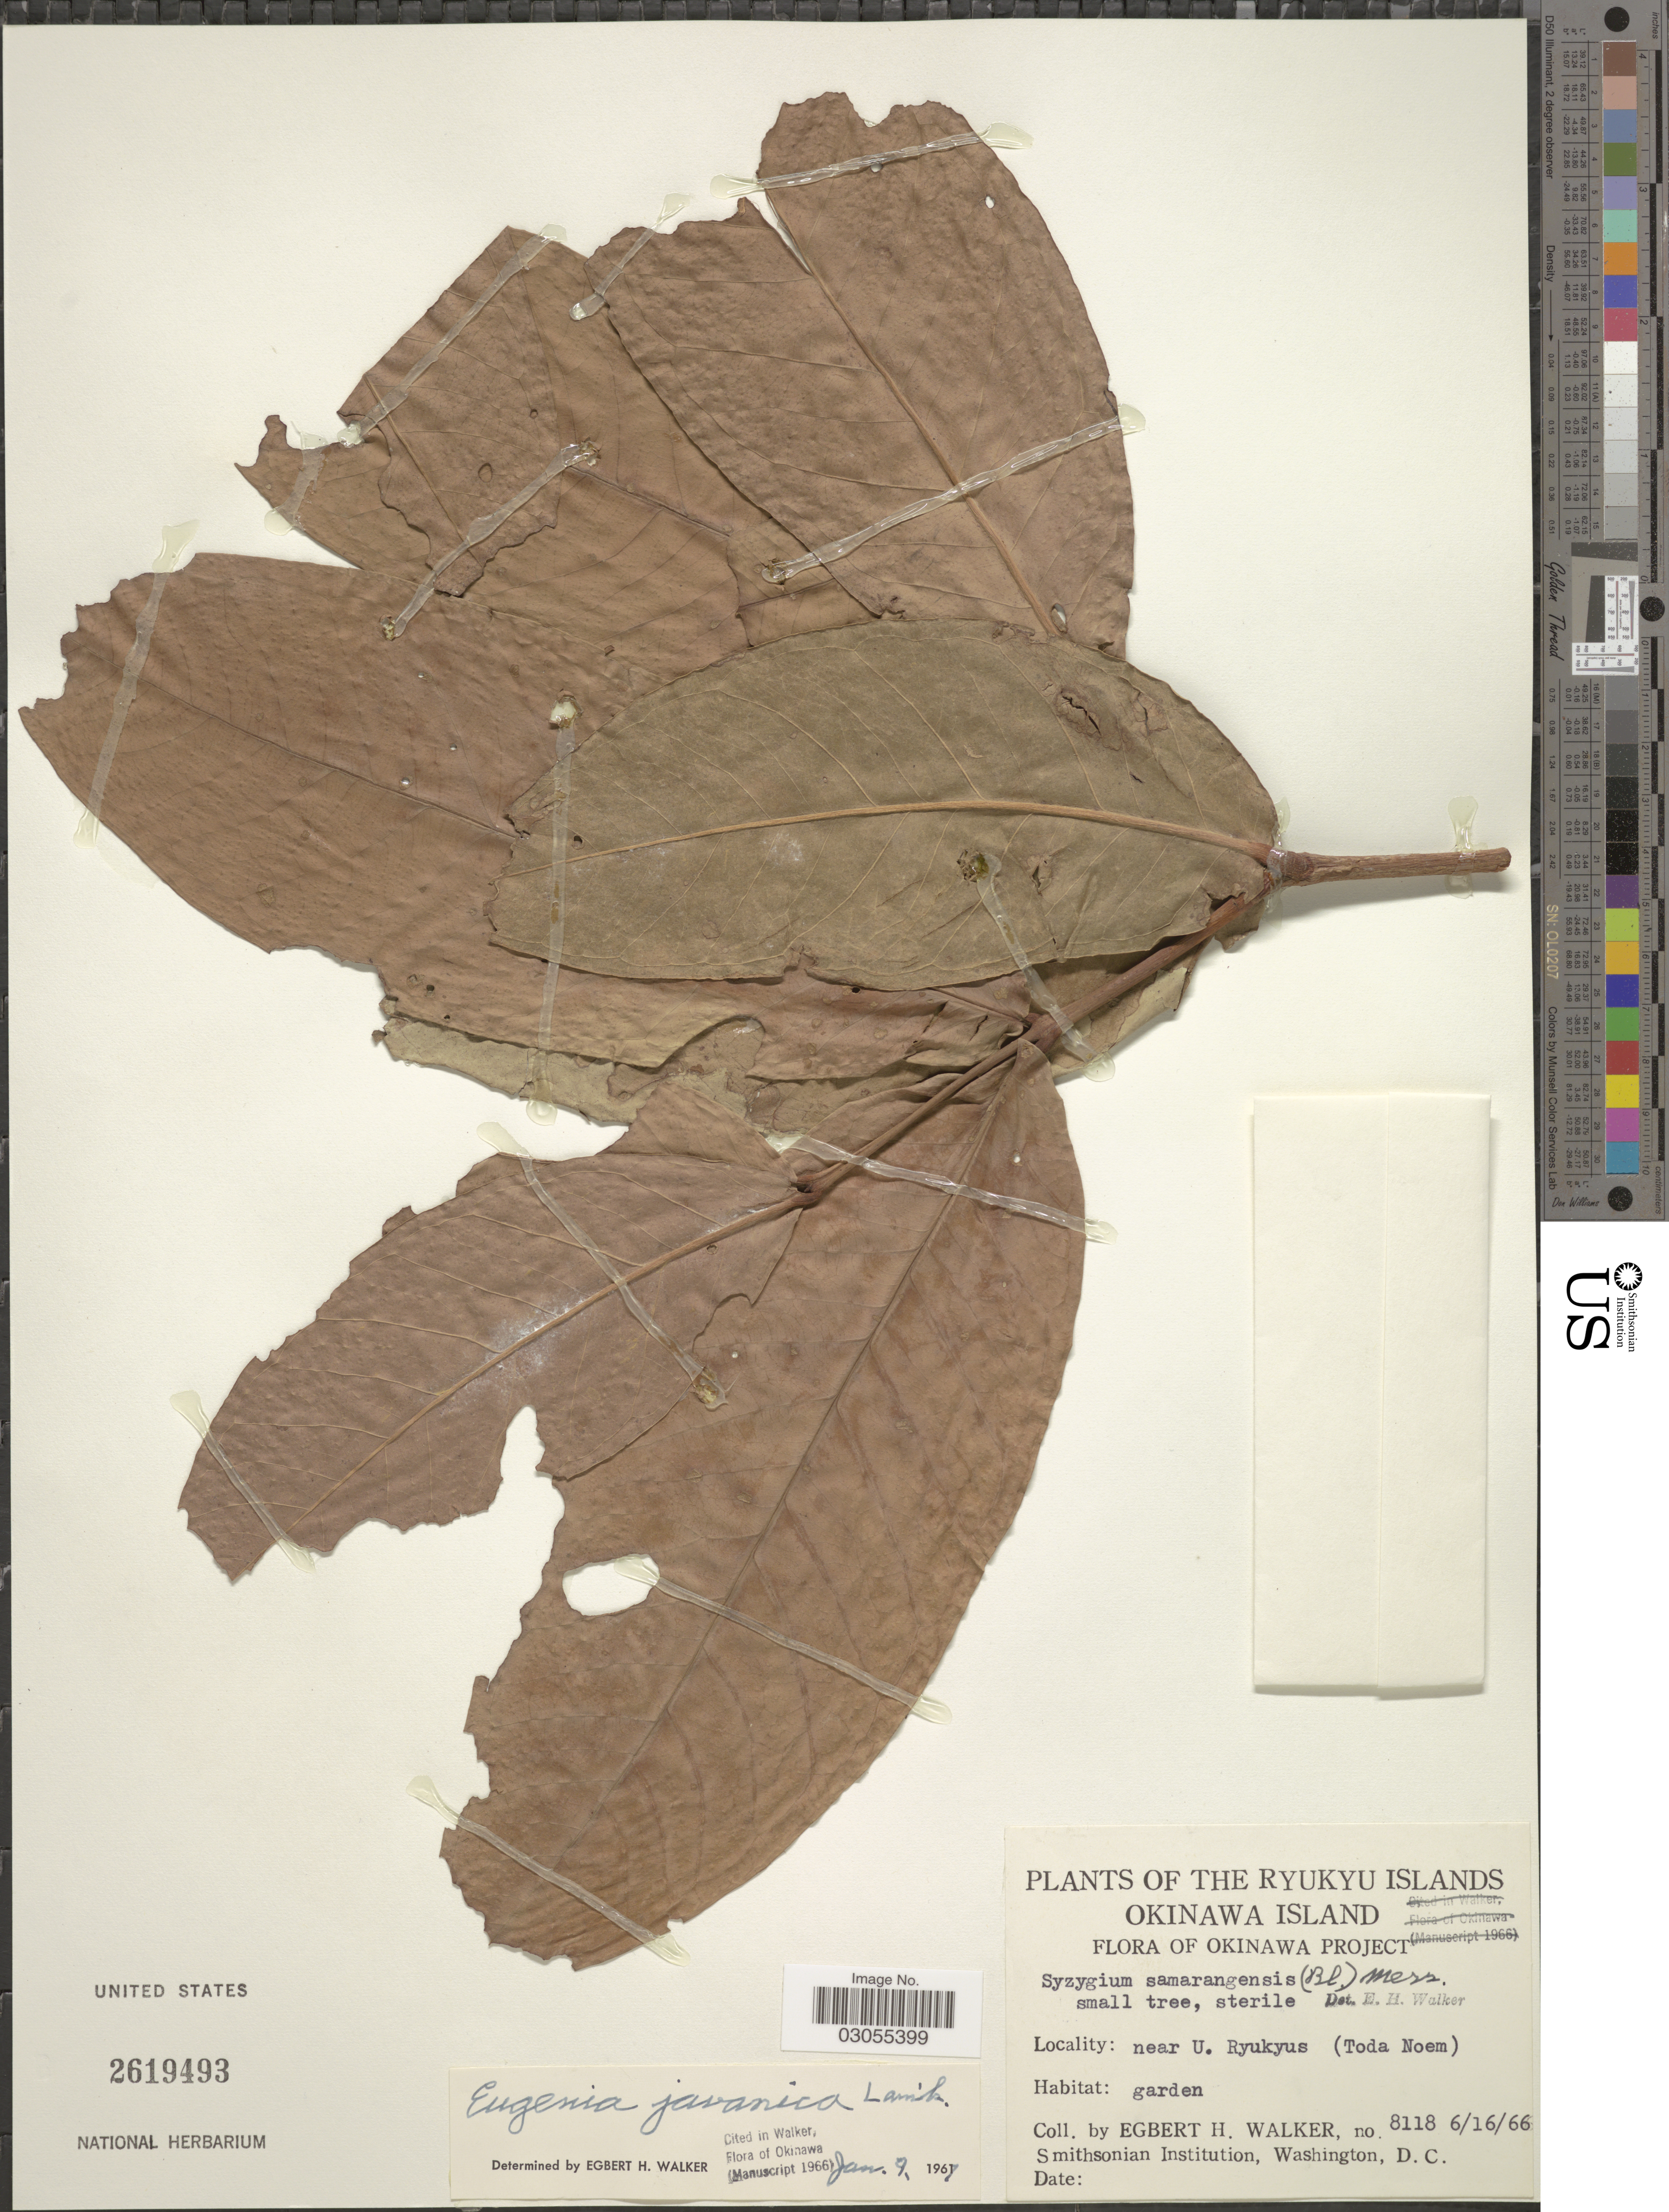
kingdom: Plantae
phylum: Tracheophyta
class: Magnoliopsida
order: Myrtales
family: Myrtaceae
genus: Syzygium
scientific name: Syzygium samarangense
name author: (Blume) Merr. & L.M. Perry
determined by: Walker, E. H.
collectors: E. H. Walker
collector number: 8118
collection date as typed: Transcribed d/m/y: 16/6/66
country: Japan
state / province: Okinawa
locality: Ryukyu Island. Near U. Ryukyus (Toda Noem).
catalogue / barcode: US 2619493